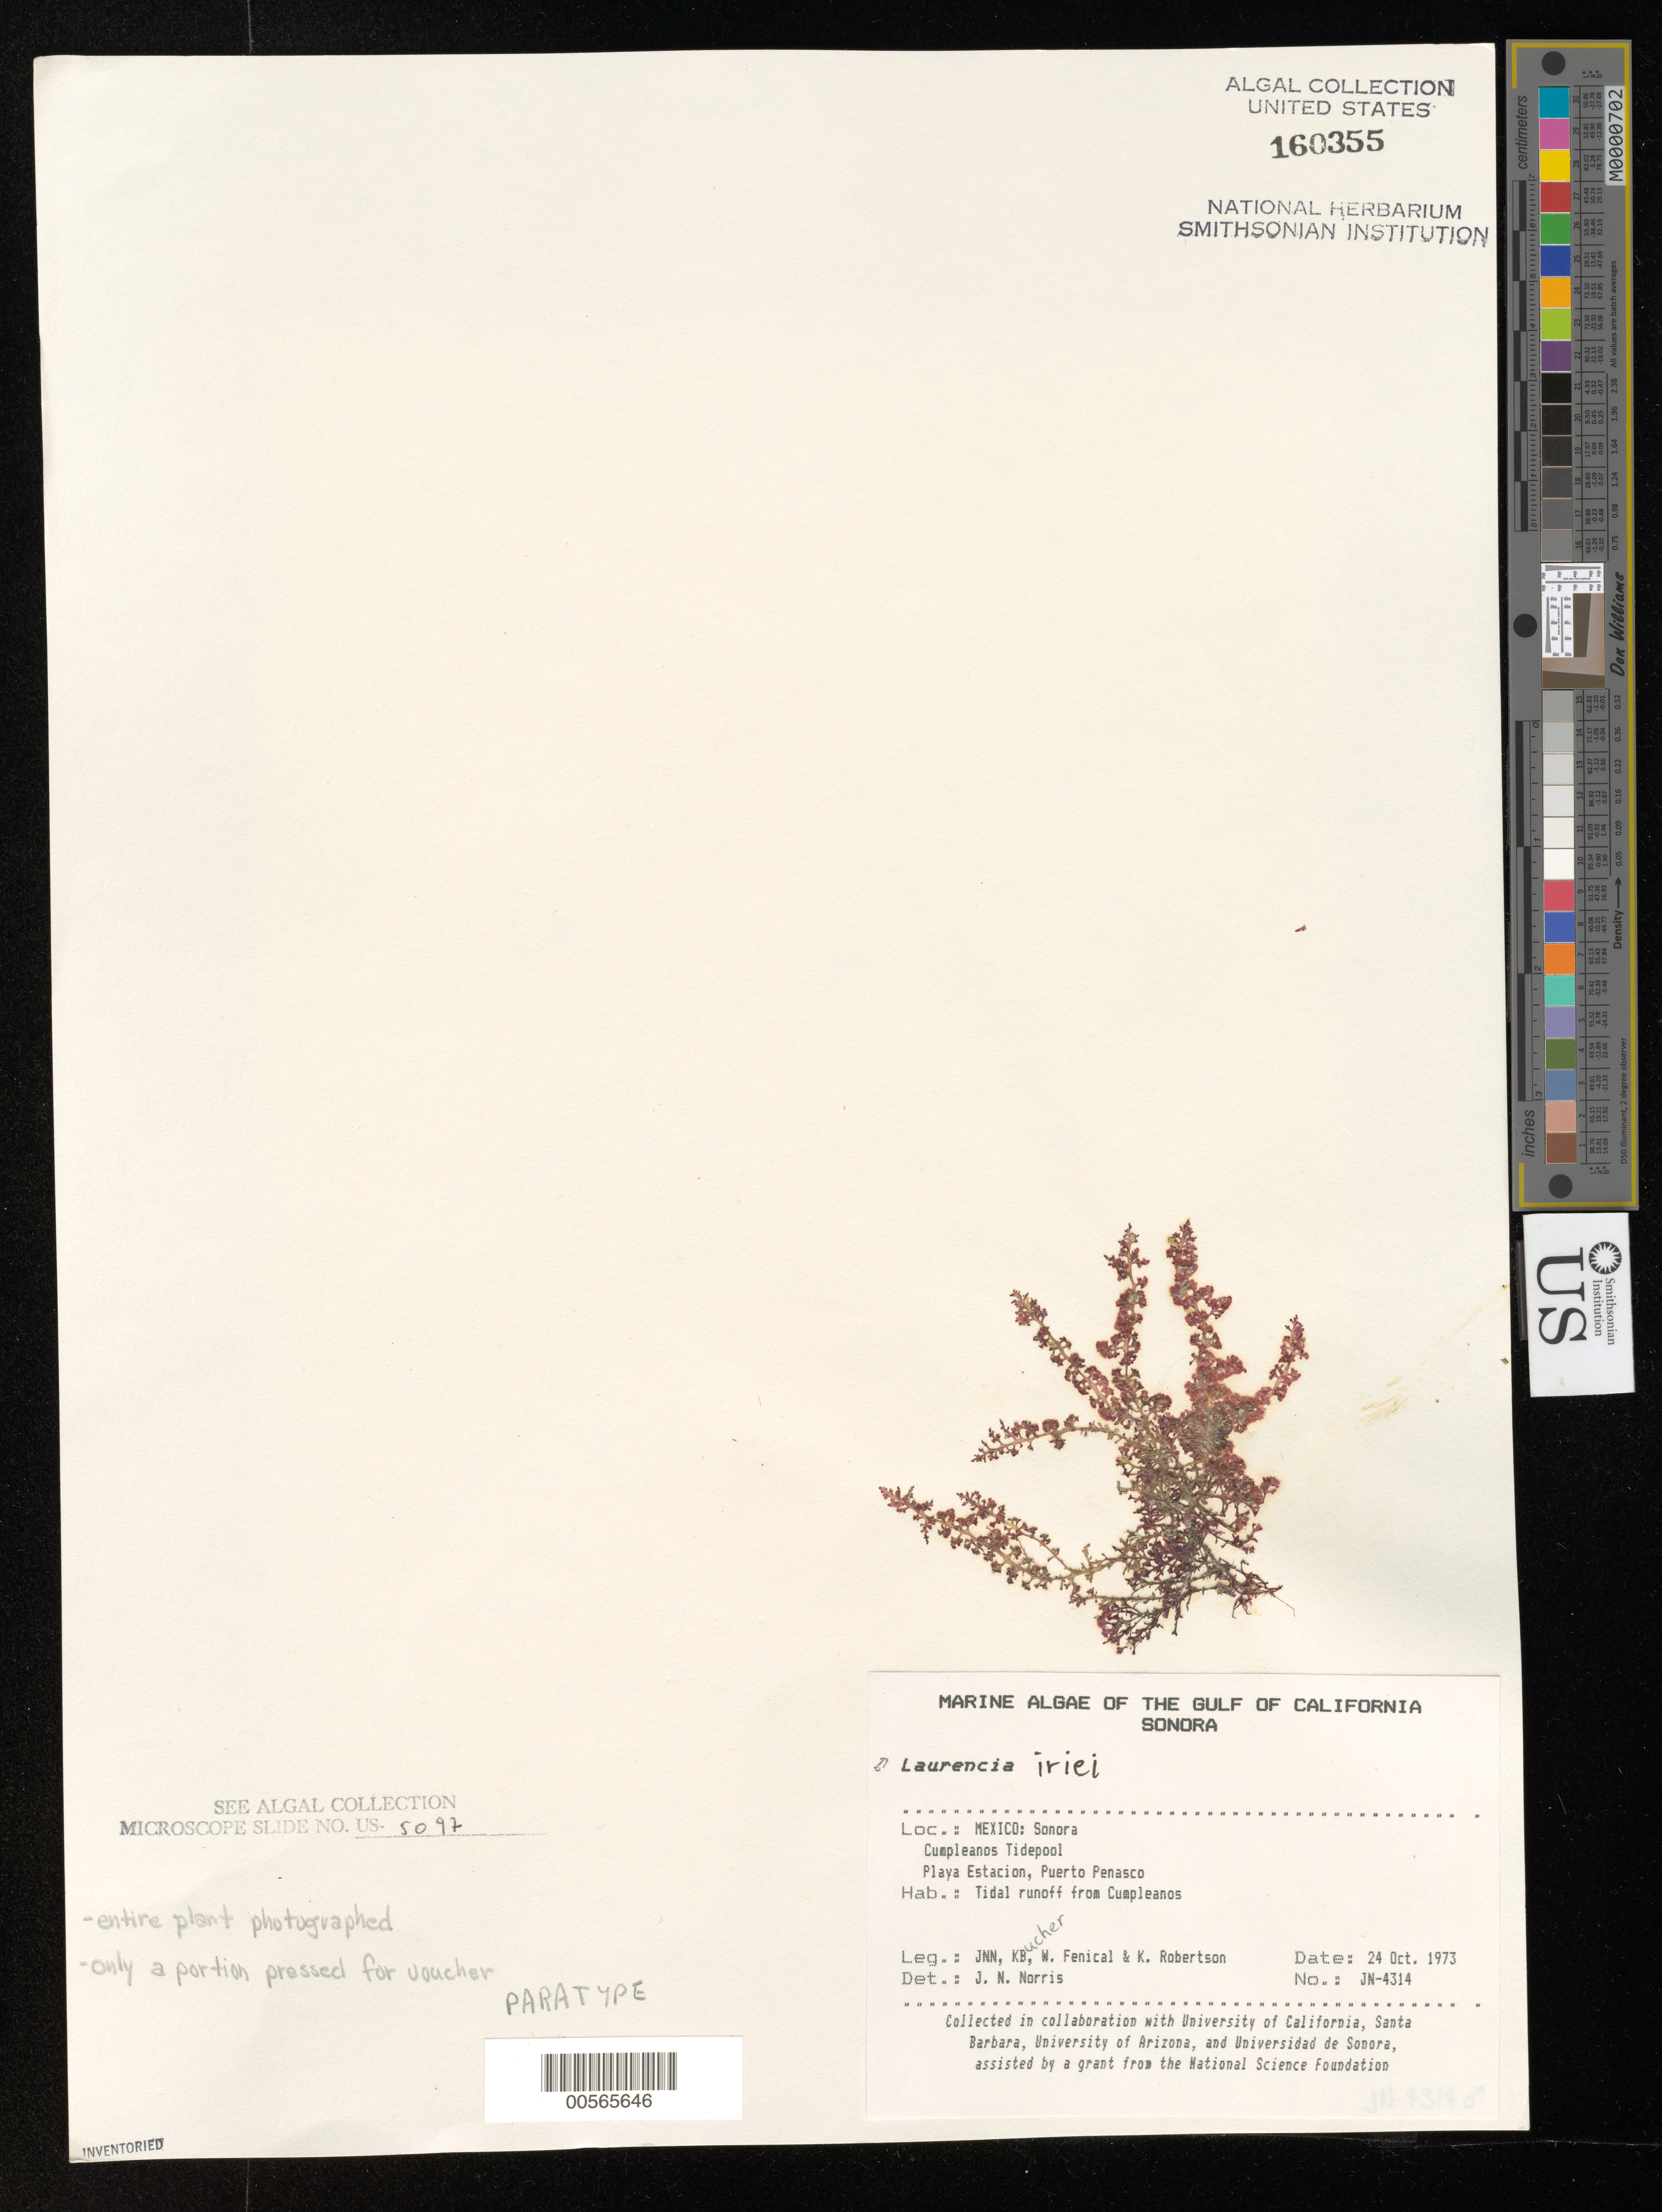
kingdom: Plantae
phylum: Rhodophyta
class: Florideophyceae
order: Ceramiales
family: Rhodomelaceae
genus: Laurencia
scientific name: Laurencia iriei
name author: J.N. Norris & Fenical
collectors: J. N. Norris, K. E. Bucher, W. Fenical & K. Robertson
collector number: JN-4314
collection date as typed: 24 Oct 1973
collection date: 1973-10-24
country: Mexico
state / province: Sonora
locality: Playa Estacion, Puerto Penasco, Cumpleanos Tide Pool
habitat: Tidal runoff from Cumpleanos.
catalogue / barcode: US 160355